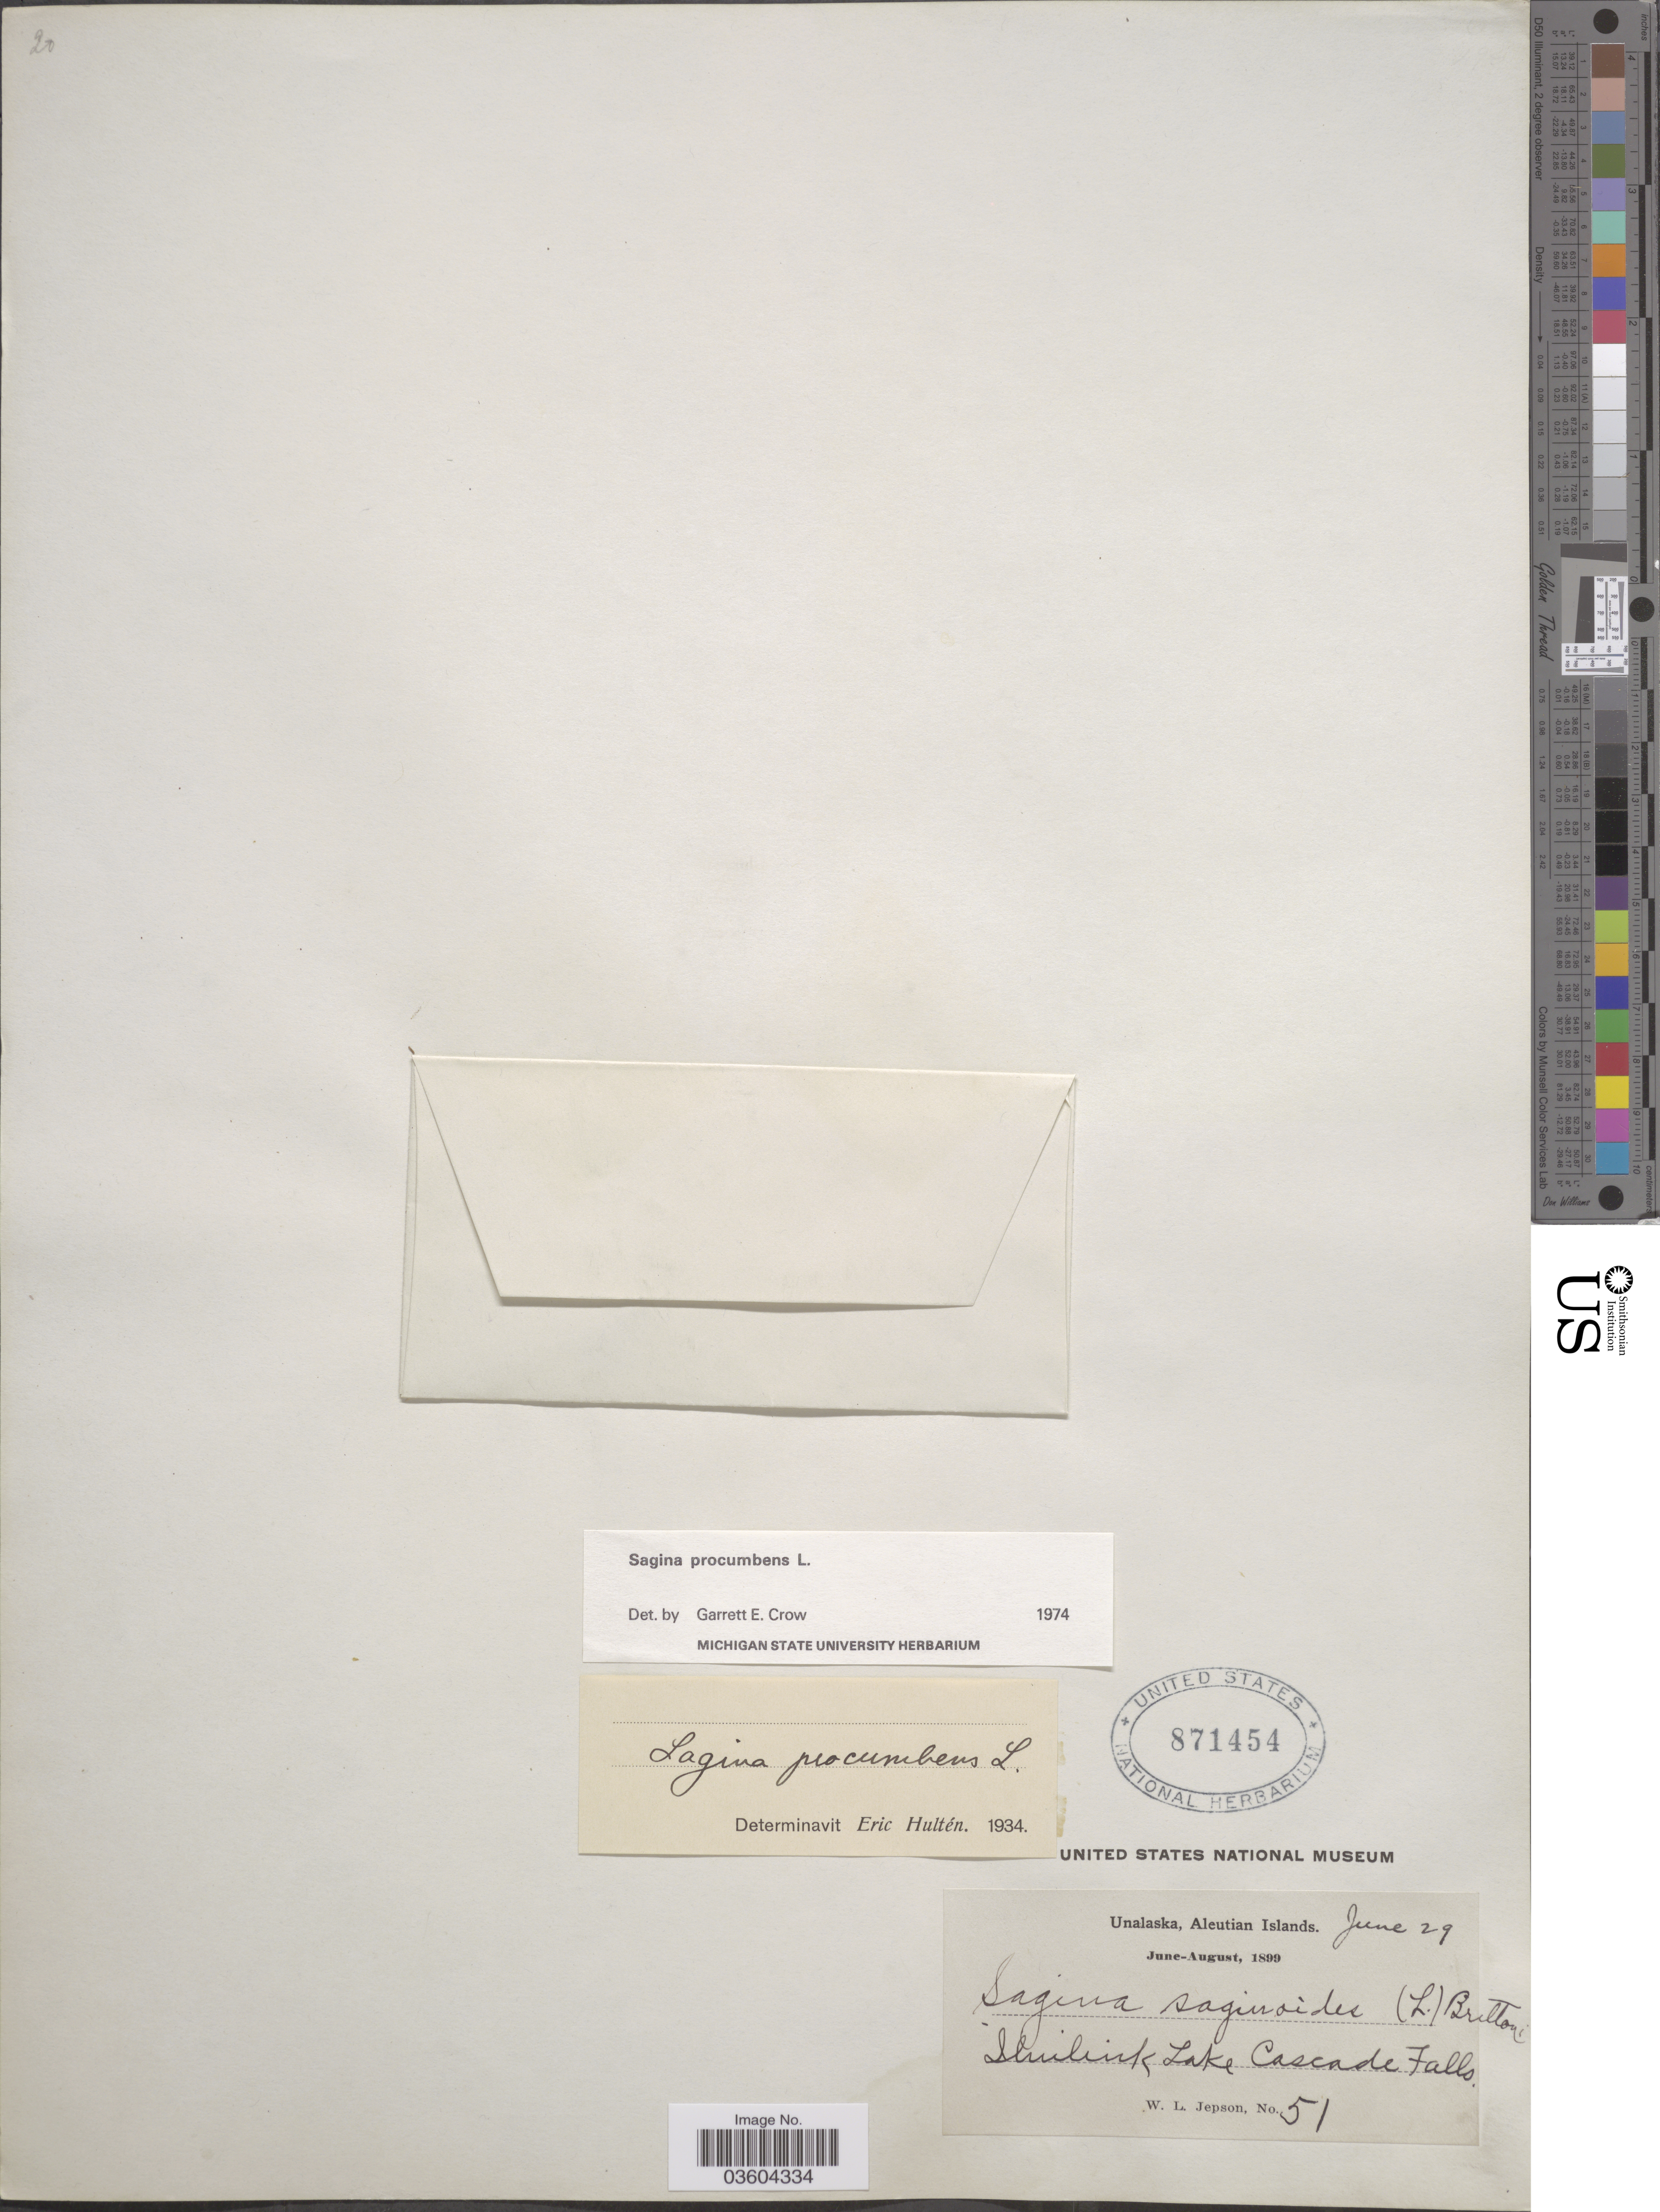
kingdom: Plantae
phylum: Tracheophyta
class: Magnoliopsida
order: Caryophyllales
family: Caryophyllaceae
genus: Sagina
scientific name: Sagina procumbens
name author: L.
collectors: W. L. Jepson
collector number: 51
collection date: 1899-06-29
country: United States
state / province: Alaska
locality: Unalaska, Aleutian Islands. Iliuliuk Lake Cascade Falls.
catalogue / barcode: US 871454